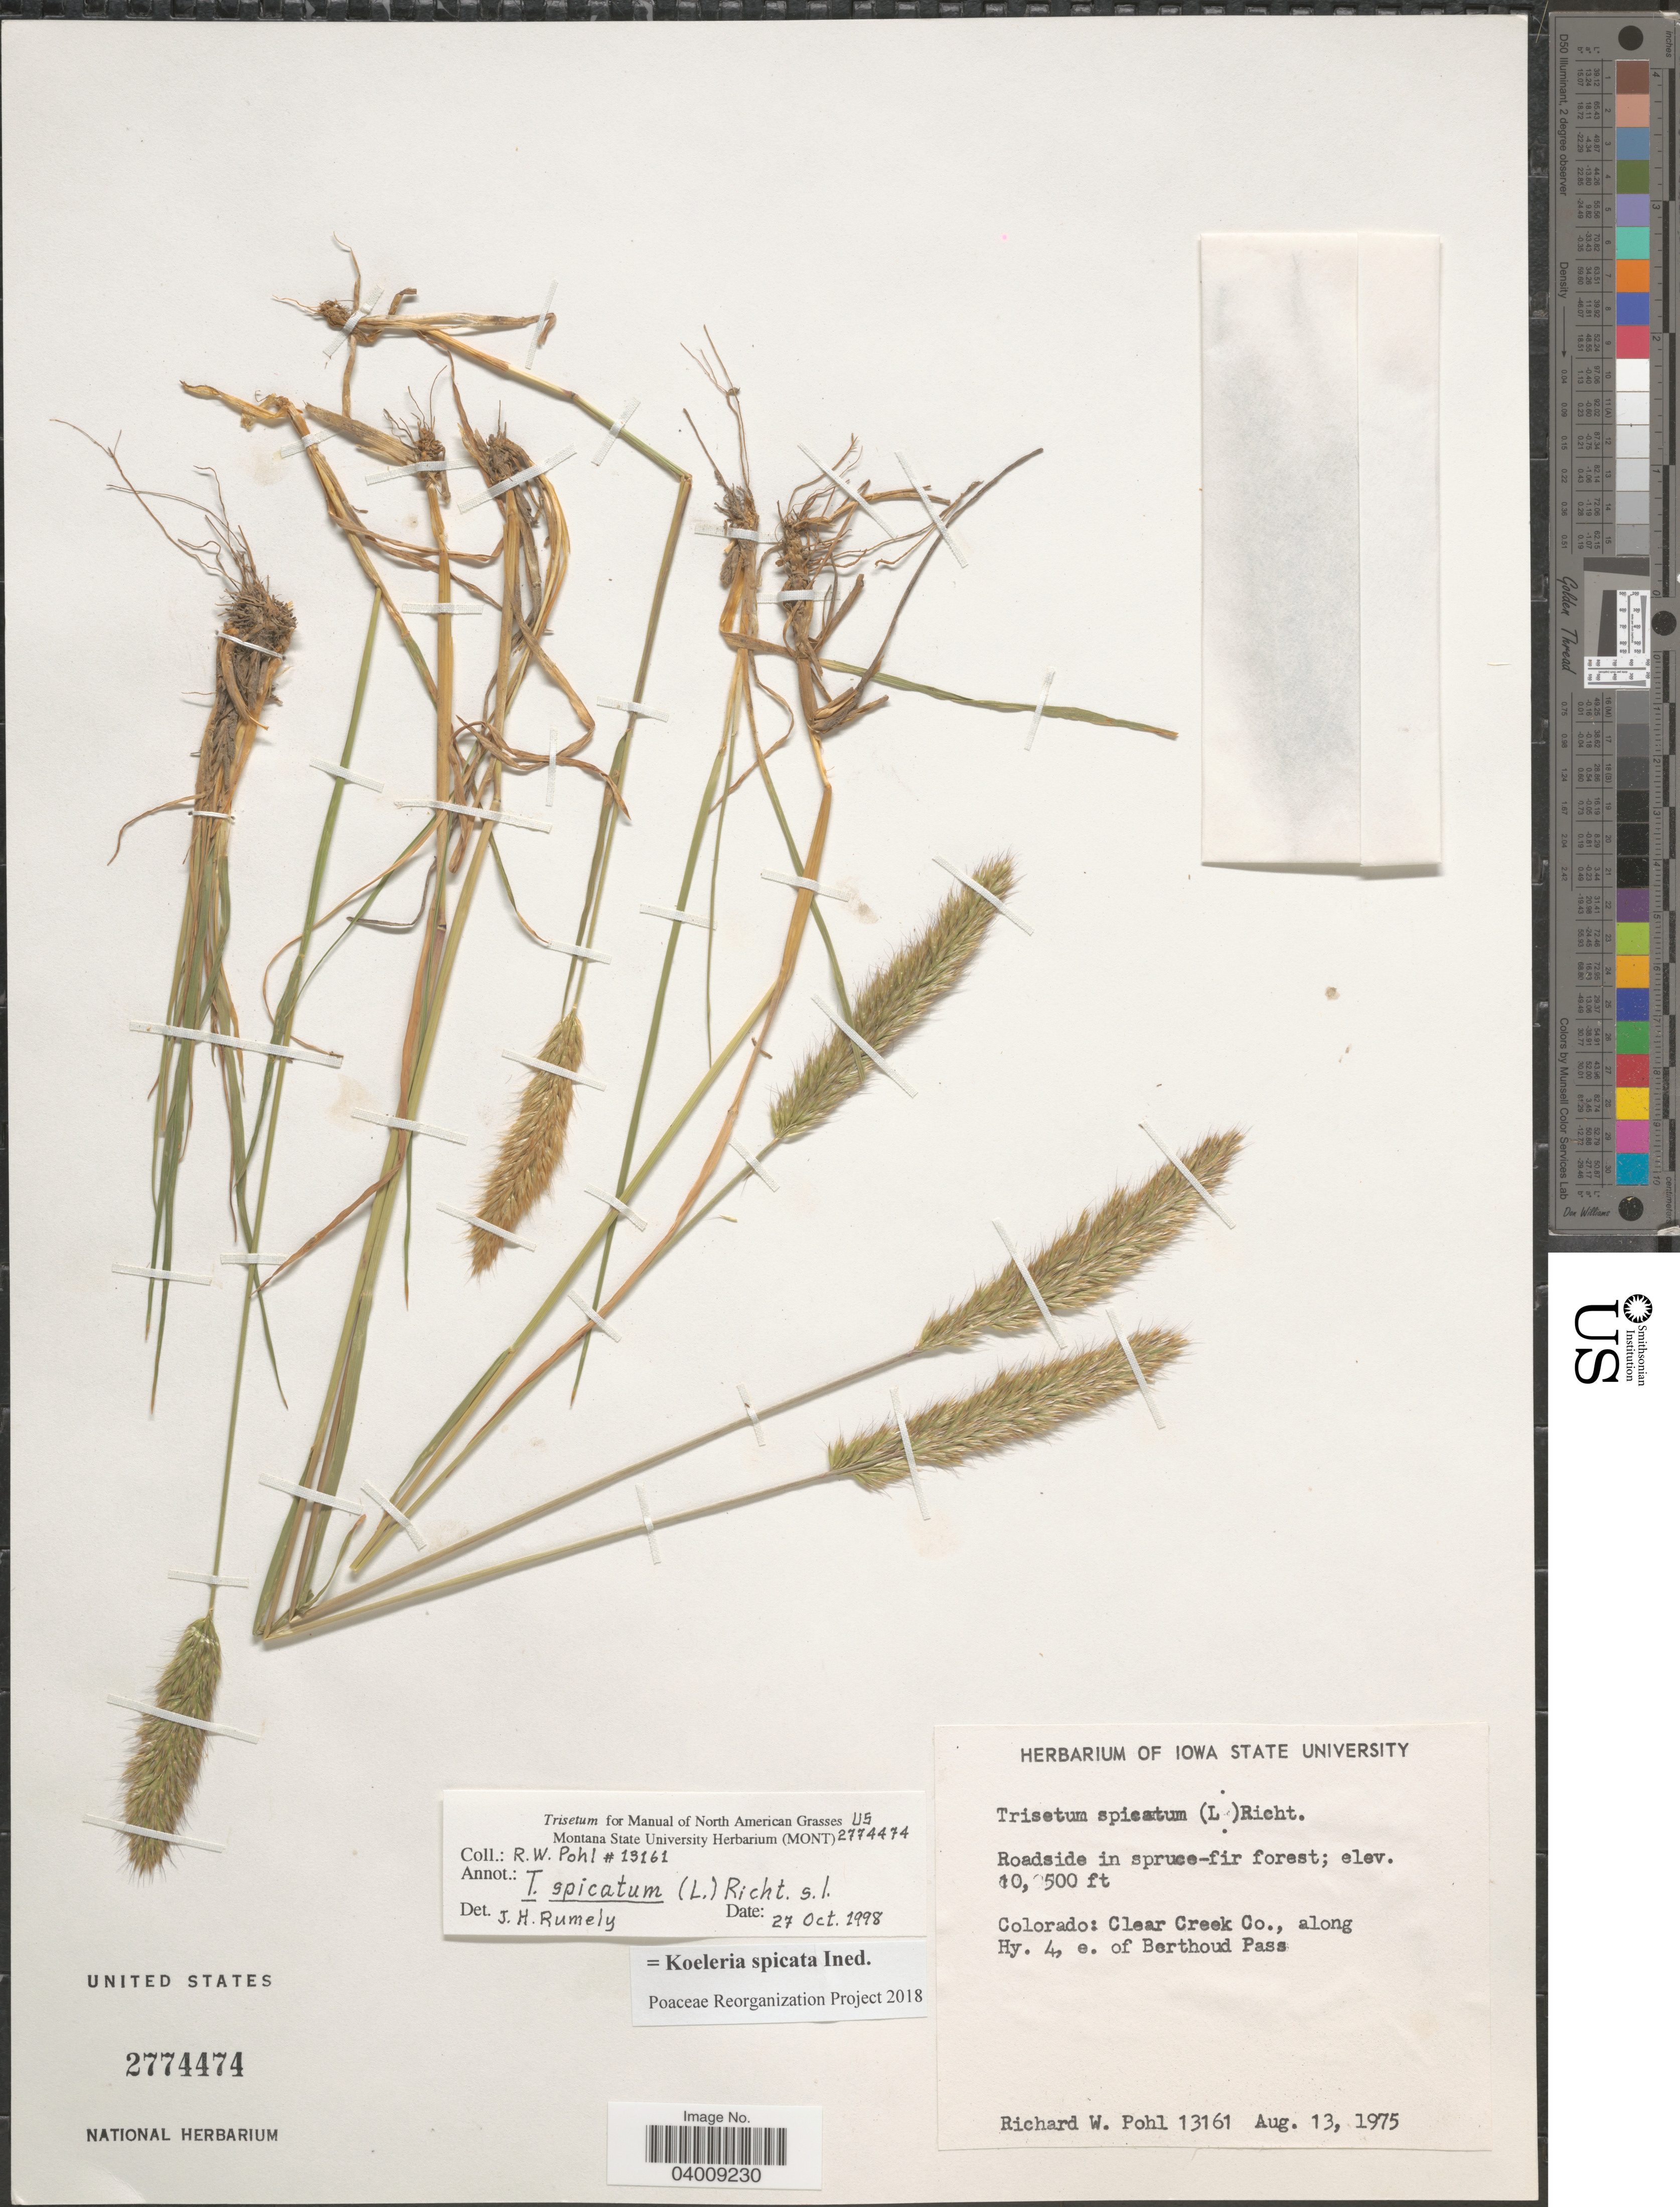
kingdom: Plantae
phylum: Tracheophyta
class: Liliopsida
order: Poales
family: Poaceae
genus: Koeleria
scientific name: Koeleria spicata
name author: (L.) Barberá et al.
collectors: R. W. Pohl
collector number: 13161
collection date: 1975-08-13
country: United States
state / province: Colorado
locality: Clear Creek Co., along Hy. 4, e. of Berthoud Pass.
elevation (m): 3200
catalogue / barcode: US 2774474